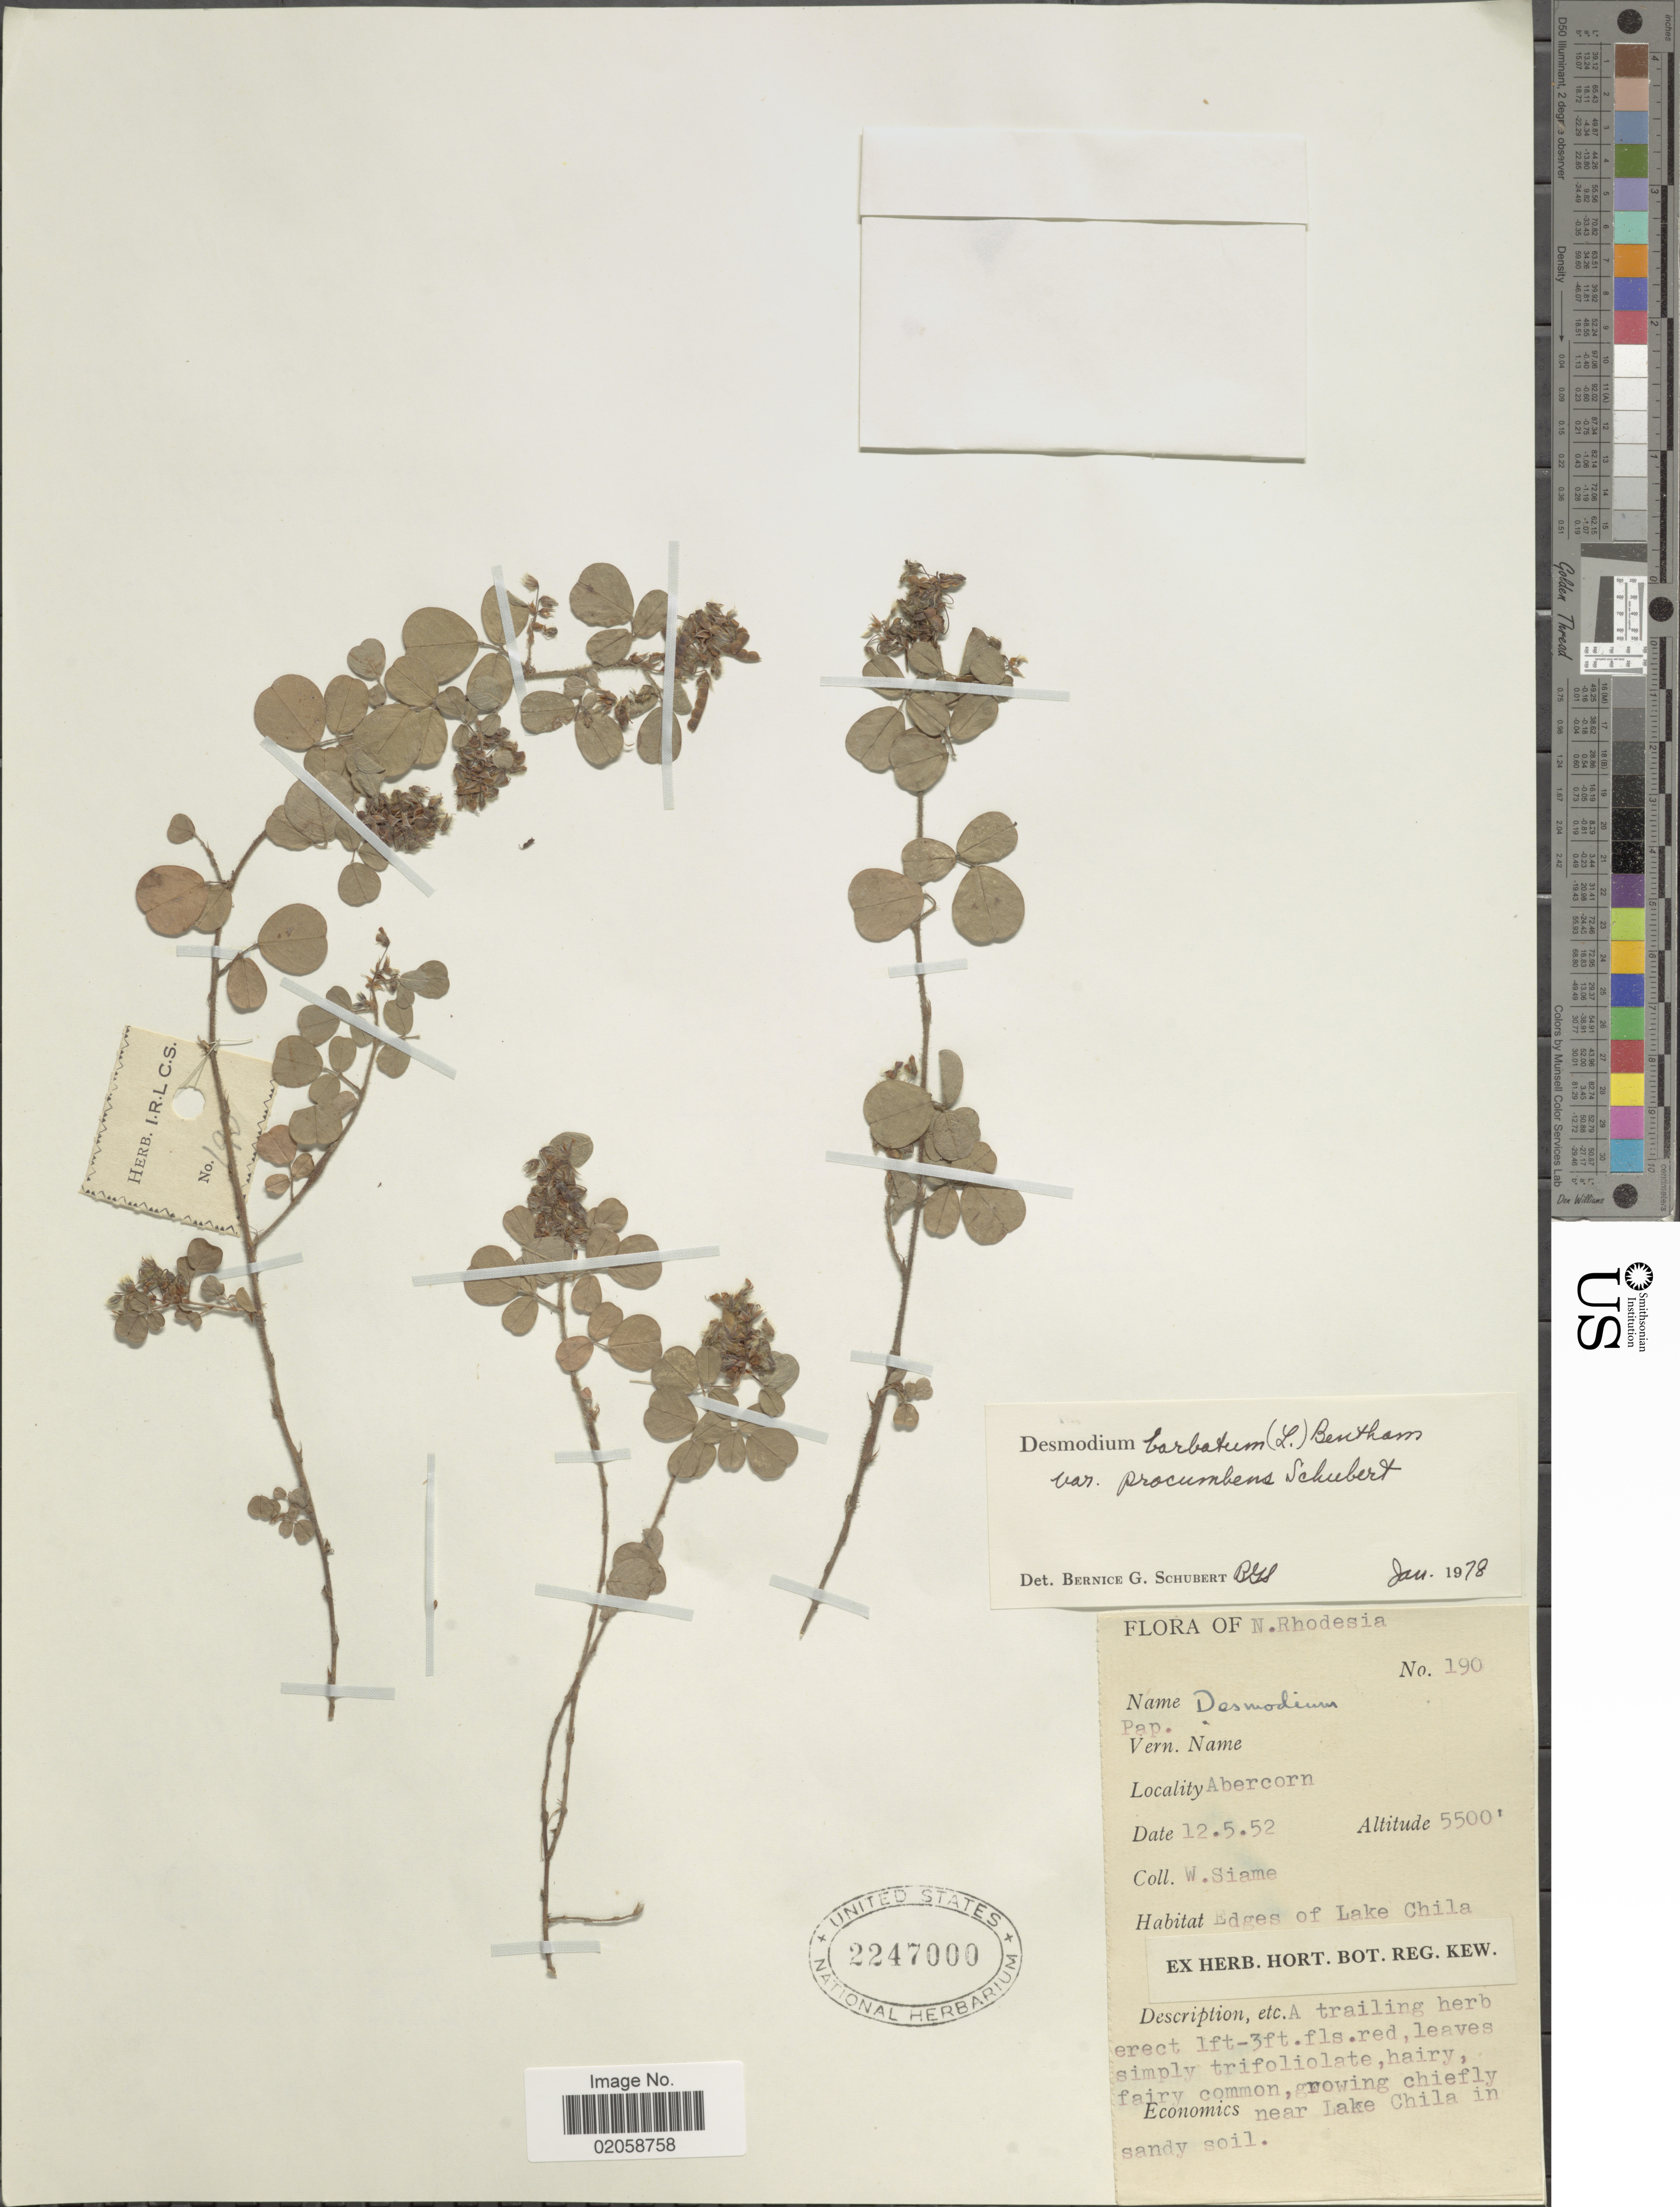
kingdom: Plantae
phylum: Tracheophyta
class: Magnoliopsida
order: Fabales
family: Fabaceae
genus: Grona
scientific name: Grona barbata var. procumbens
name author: (B.G. Schub.) H. Ohashi & K. Ohashi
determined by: Strong, Mark T., (BOT), Smithsonian Institution - National Museum of Natural History (UNITED STATES)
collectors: W. Siame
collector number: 190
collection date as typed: Transcribed d/m/y: 12/5/52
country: Zambia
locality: N. Rhodesia. Abercorn, Edges of Lake Chila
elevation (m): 1676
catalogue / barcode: US 224700